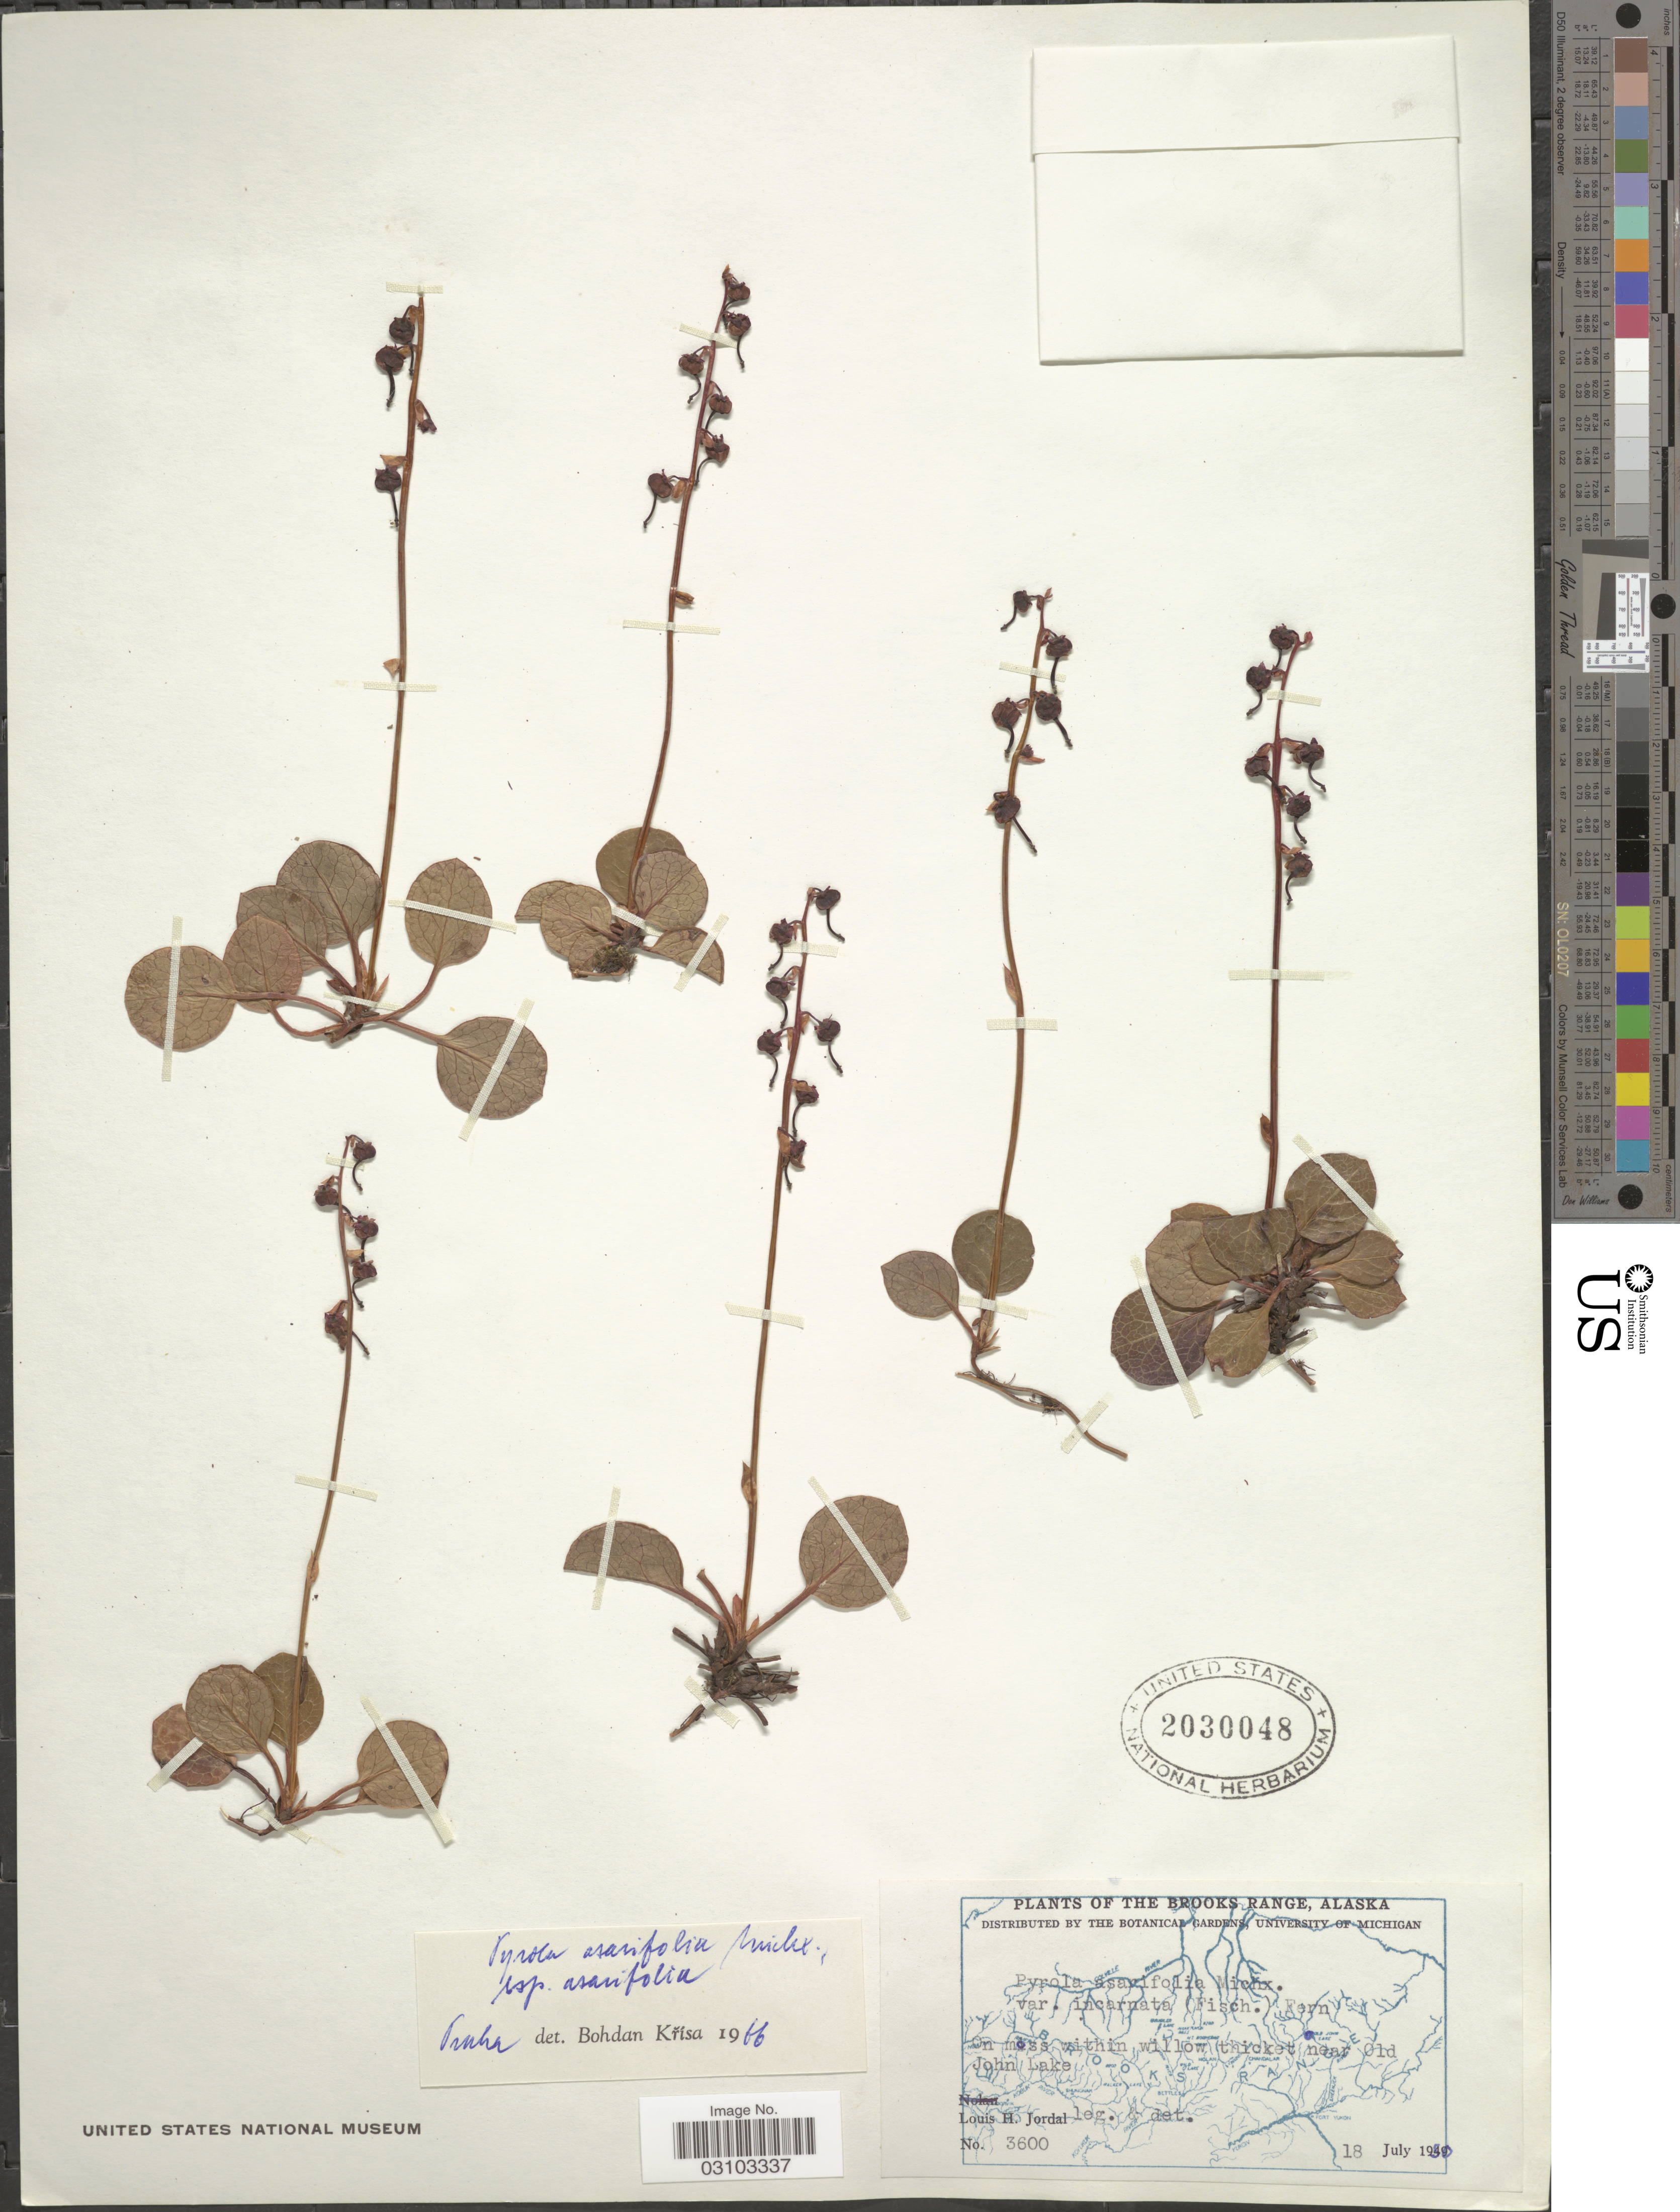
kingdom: Plantae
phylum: Tracheophyta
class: Magnoliopsida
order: Ericales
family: Ericaceae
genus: Pyrola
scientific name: Pyrola asarifolia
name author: Michx.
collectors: L. Jordal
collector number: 3600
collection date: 1950-07-18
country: United States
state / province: Alaska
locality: The Brooks Range, On moss within willow thickets near Old John Lake.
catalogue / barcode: US 2030048